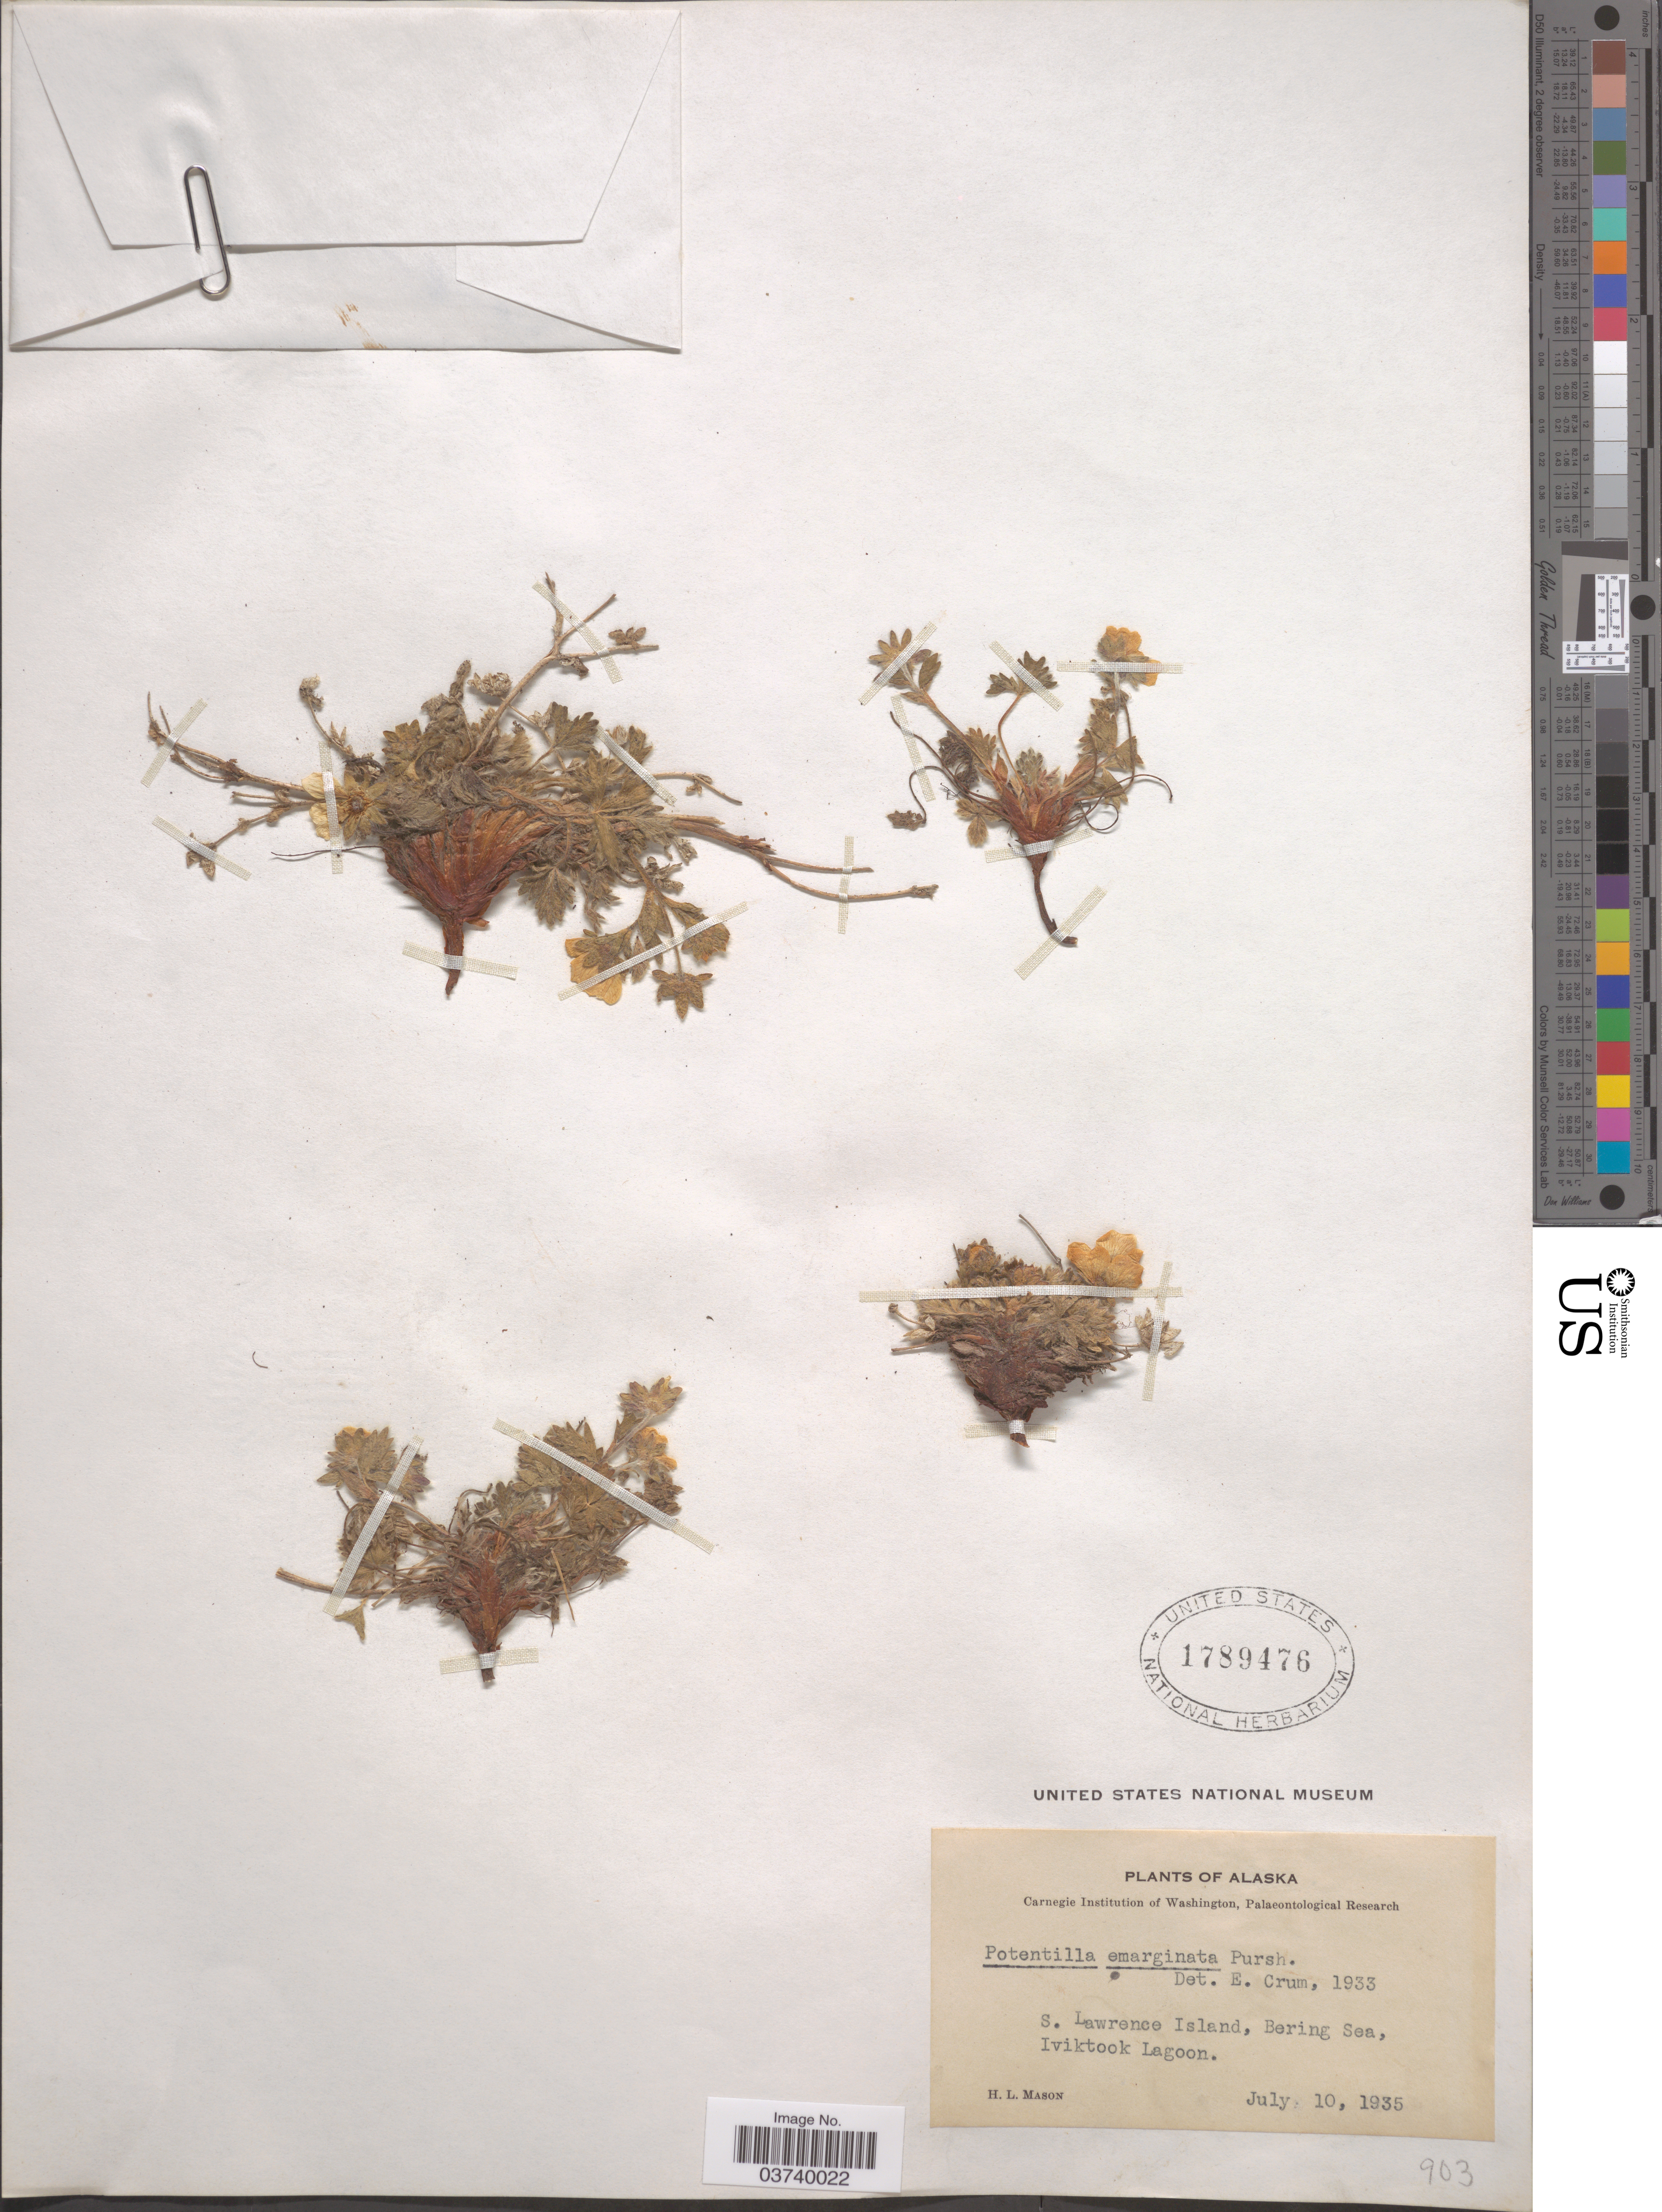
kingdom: Plantae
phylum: Tracheophyta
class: Magnoliopsida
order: Rosales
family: Rosaceae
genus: Potentilla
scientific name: Potentilla hyparctica subsp. hyparctica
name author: Malte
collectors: H. L. Mason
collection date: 1935-07-10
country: United States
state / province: Alaska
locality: S. Lawrence Island, Bering Sea, Iviktook Lagoon.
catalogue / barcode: US 1789476